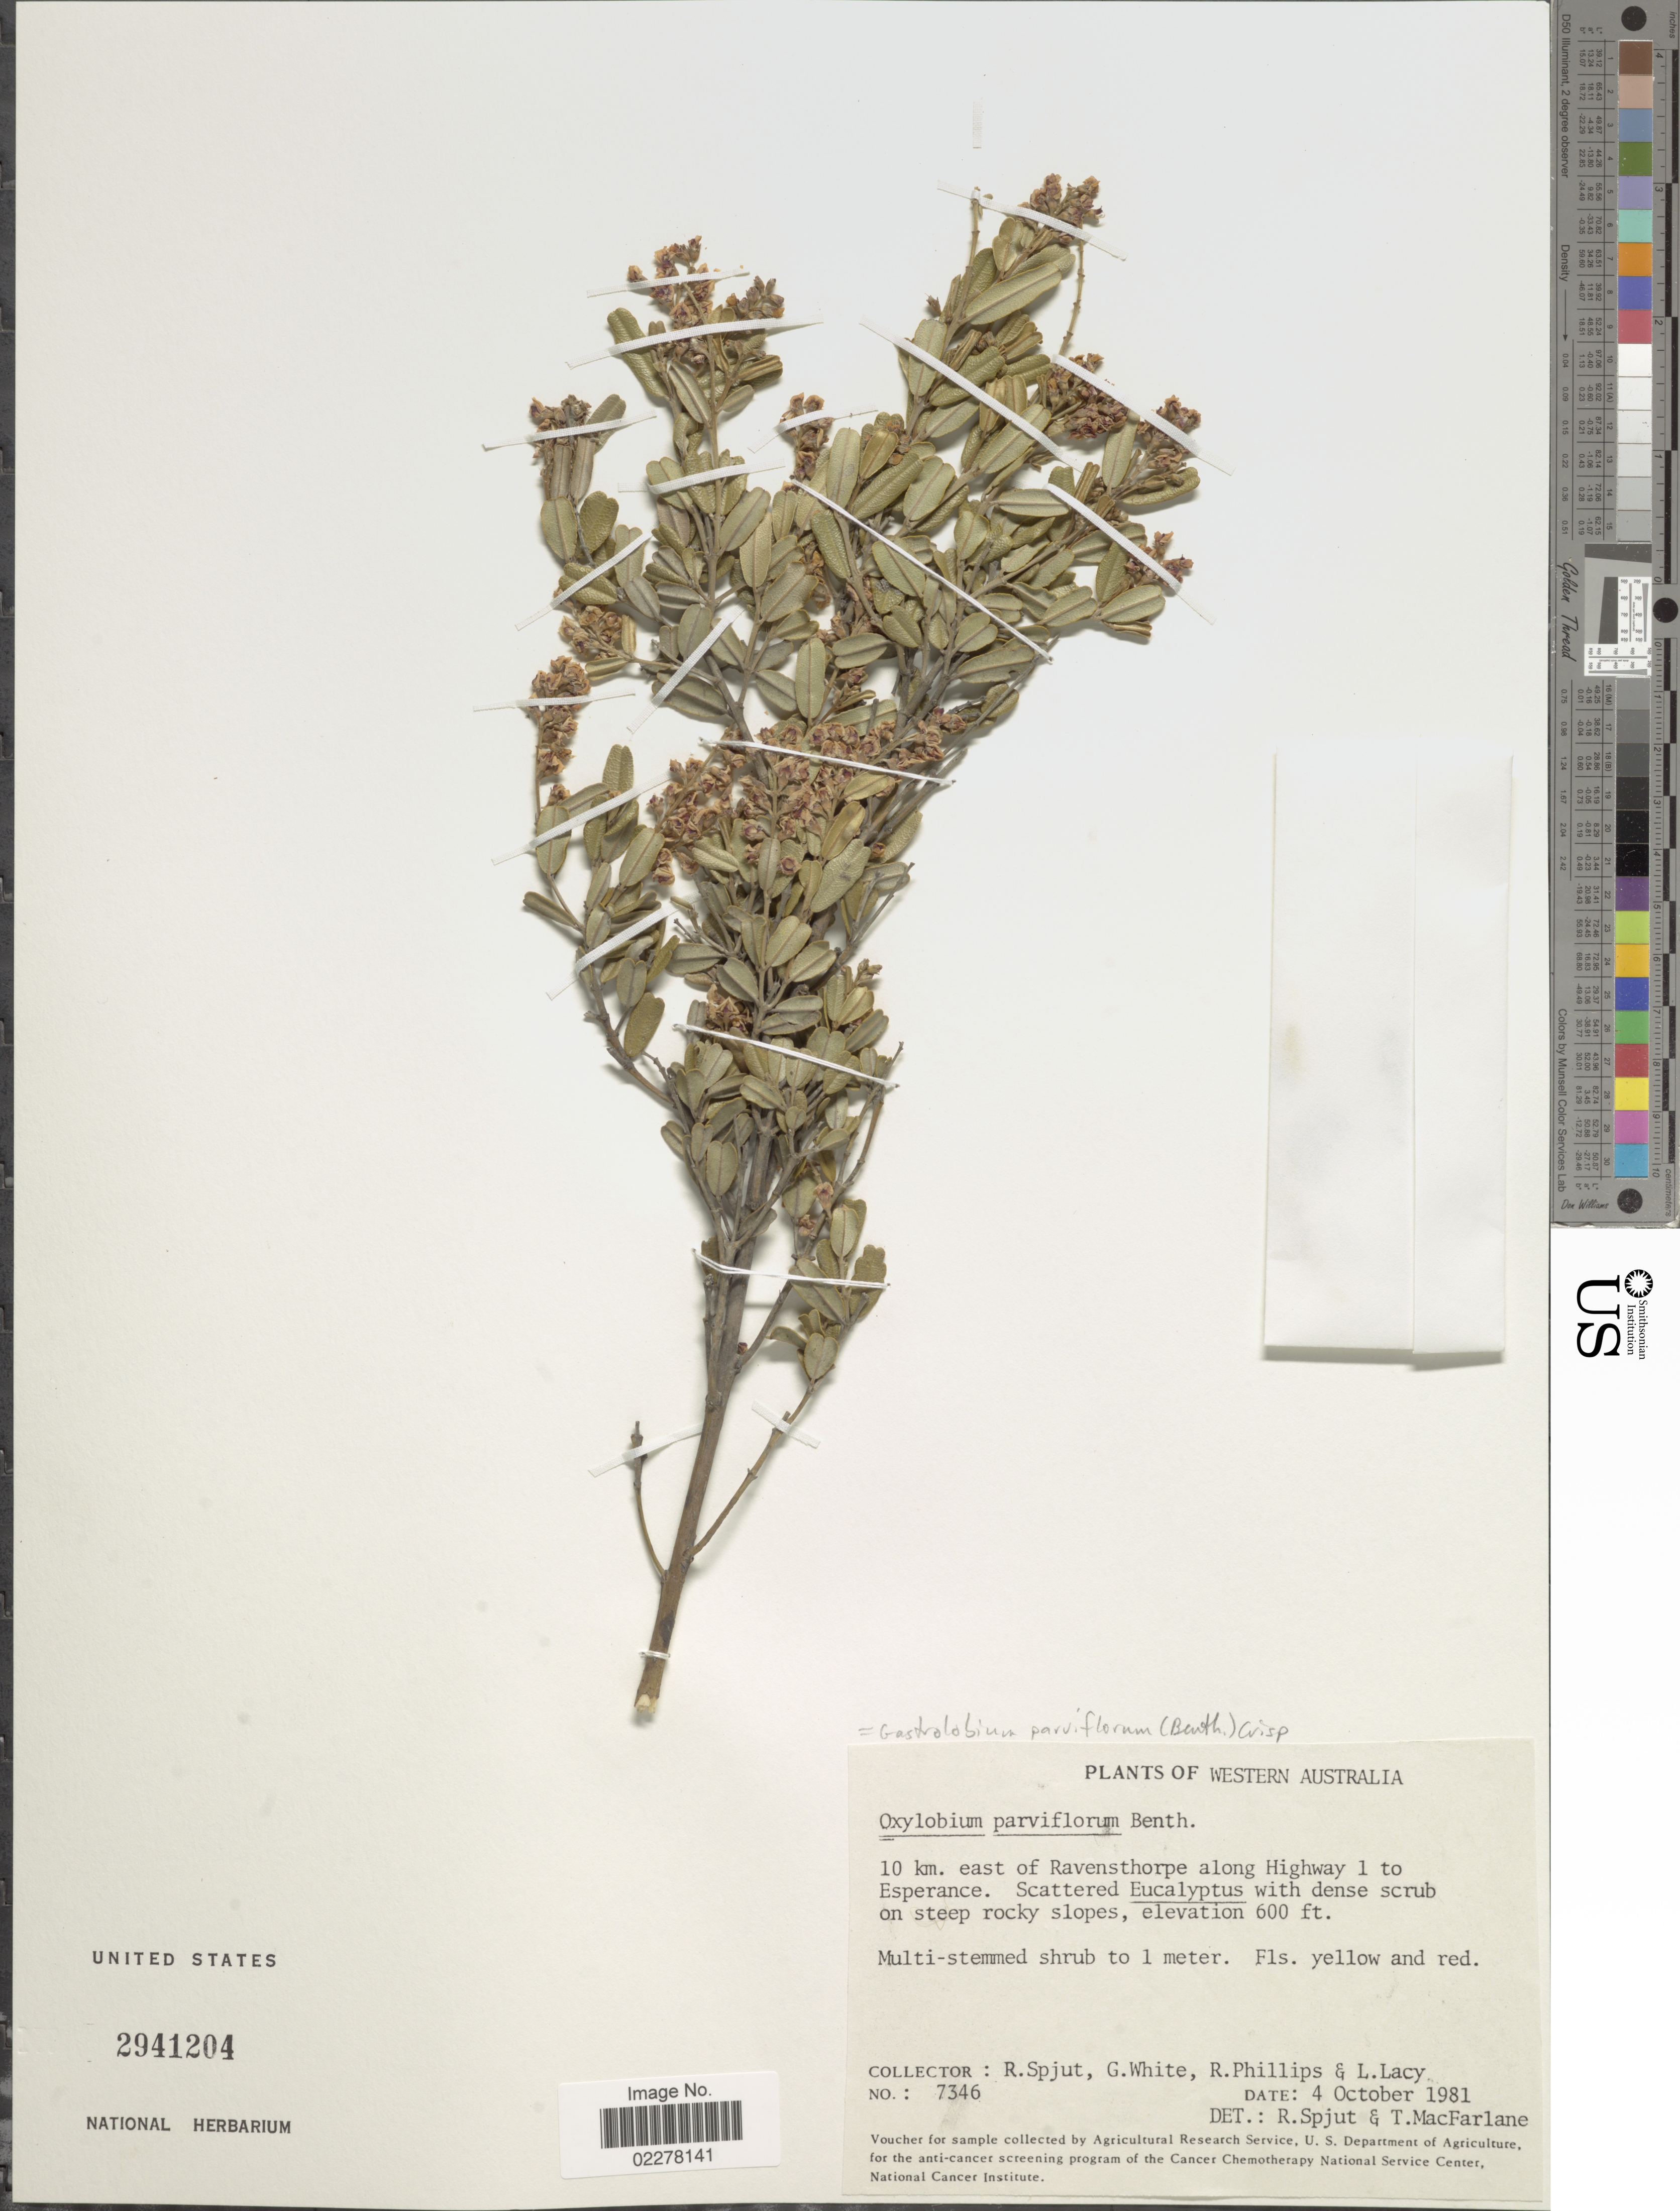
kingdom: Plantae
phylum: Tracheophyta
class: Magnoliopsida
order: Fabales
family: Fabaceae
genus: Gastrolobium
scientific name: Gastrolobium parviflorum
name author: (Benth.) Crisp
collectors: R. Spjut, G. White, R. Phillips & L. Lacy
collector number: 7346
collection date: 1981-10-04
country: Australia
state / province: Western Australia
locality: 10km. east of Ravensthorpe along highway 1 to Esperance.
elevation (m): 183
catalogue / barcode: US 2941204